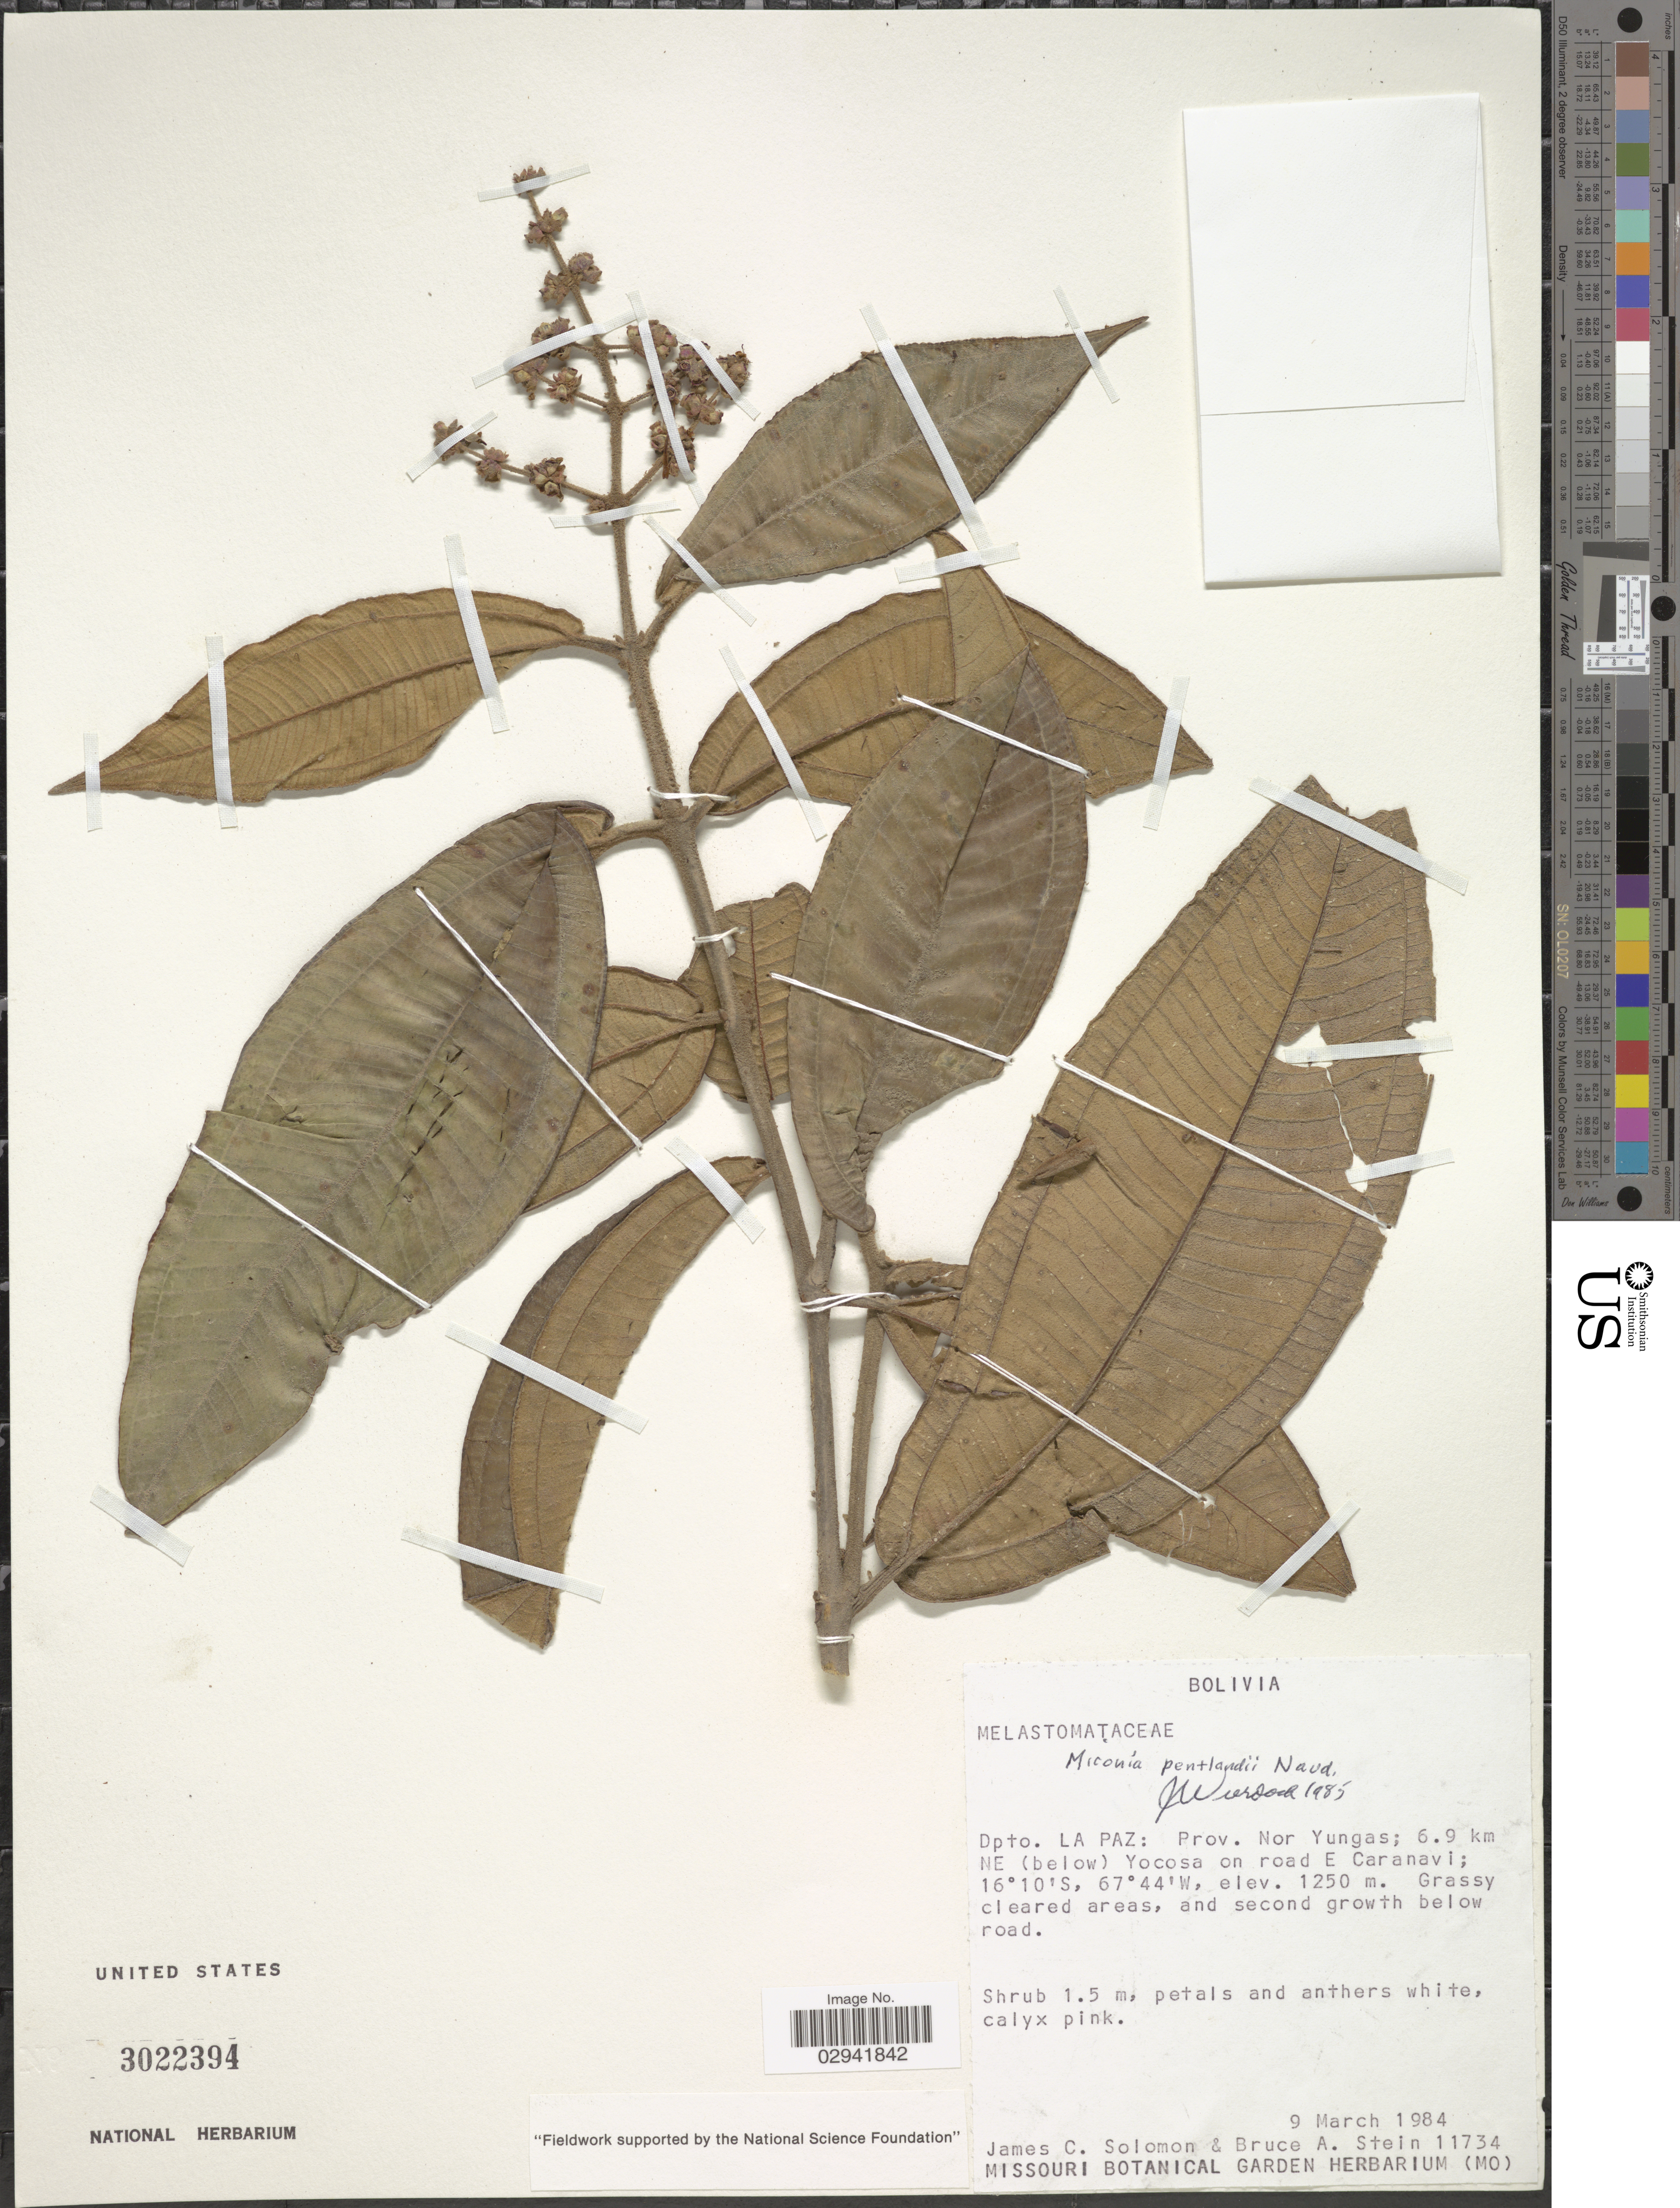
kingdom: Plantae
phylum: Tracheophyta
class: Magnoliopsida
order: Myrtales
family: Melastomataceae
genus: Miconia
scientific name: Miconia pentlandii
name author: Naudin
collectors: J. C. Solomon & B. A. Stein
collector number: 11734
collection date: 1984-03-09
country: Bolivia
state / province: La Paz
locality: Dpto. La Paz: Prov. Nor Yungas; 6.9 km NE (below) Yocosa on road E Caranavi.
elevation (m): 1250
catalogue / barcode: US 3022394